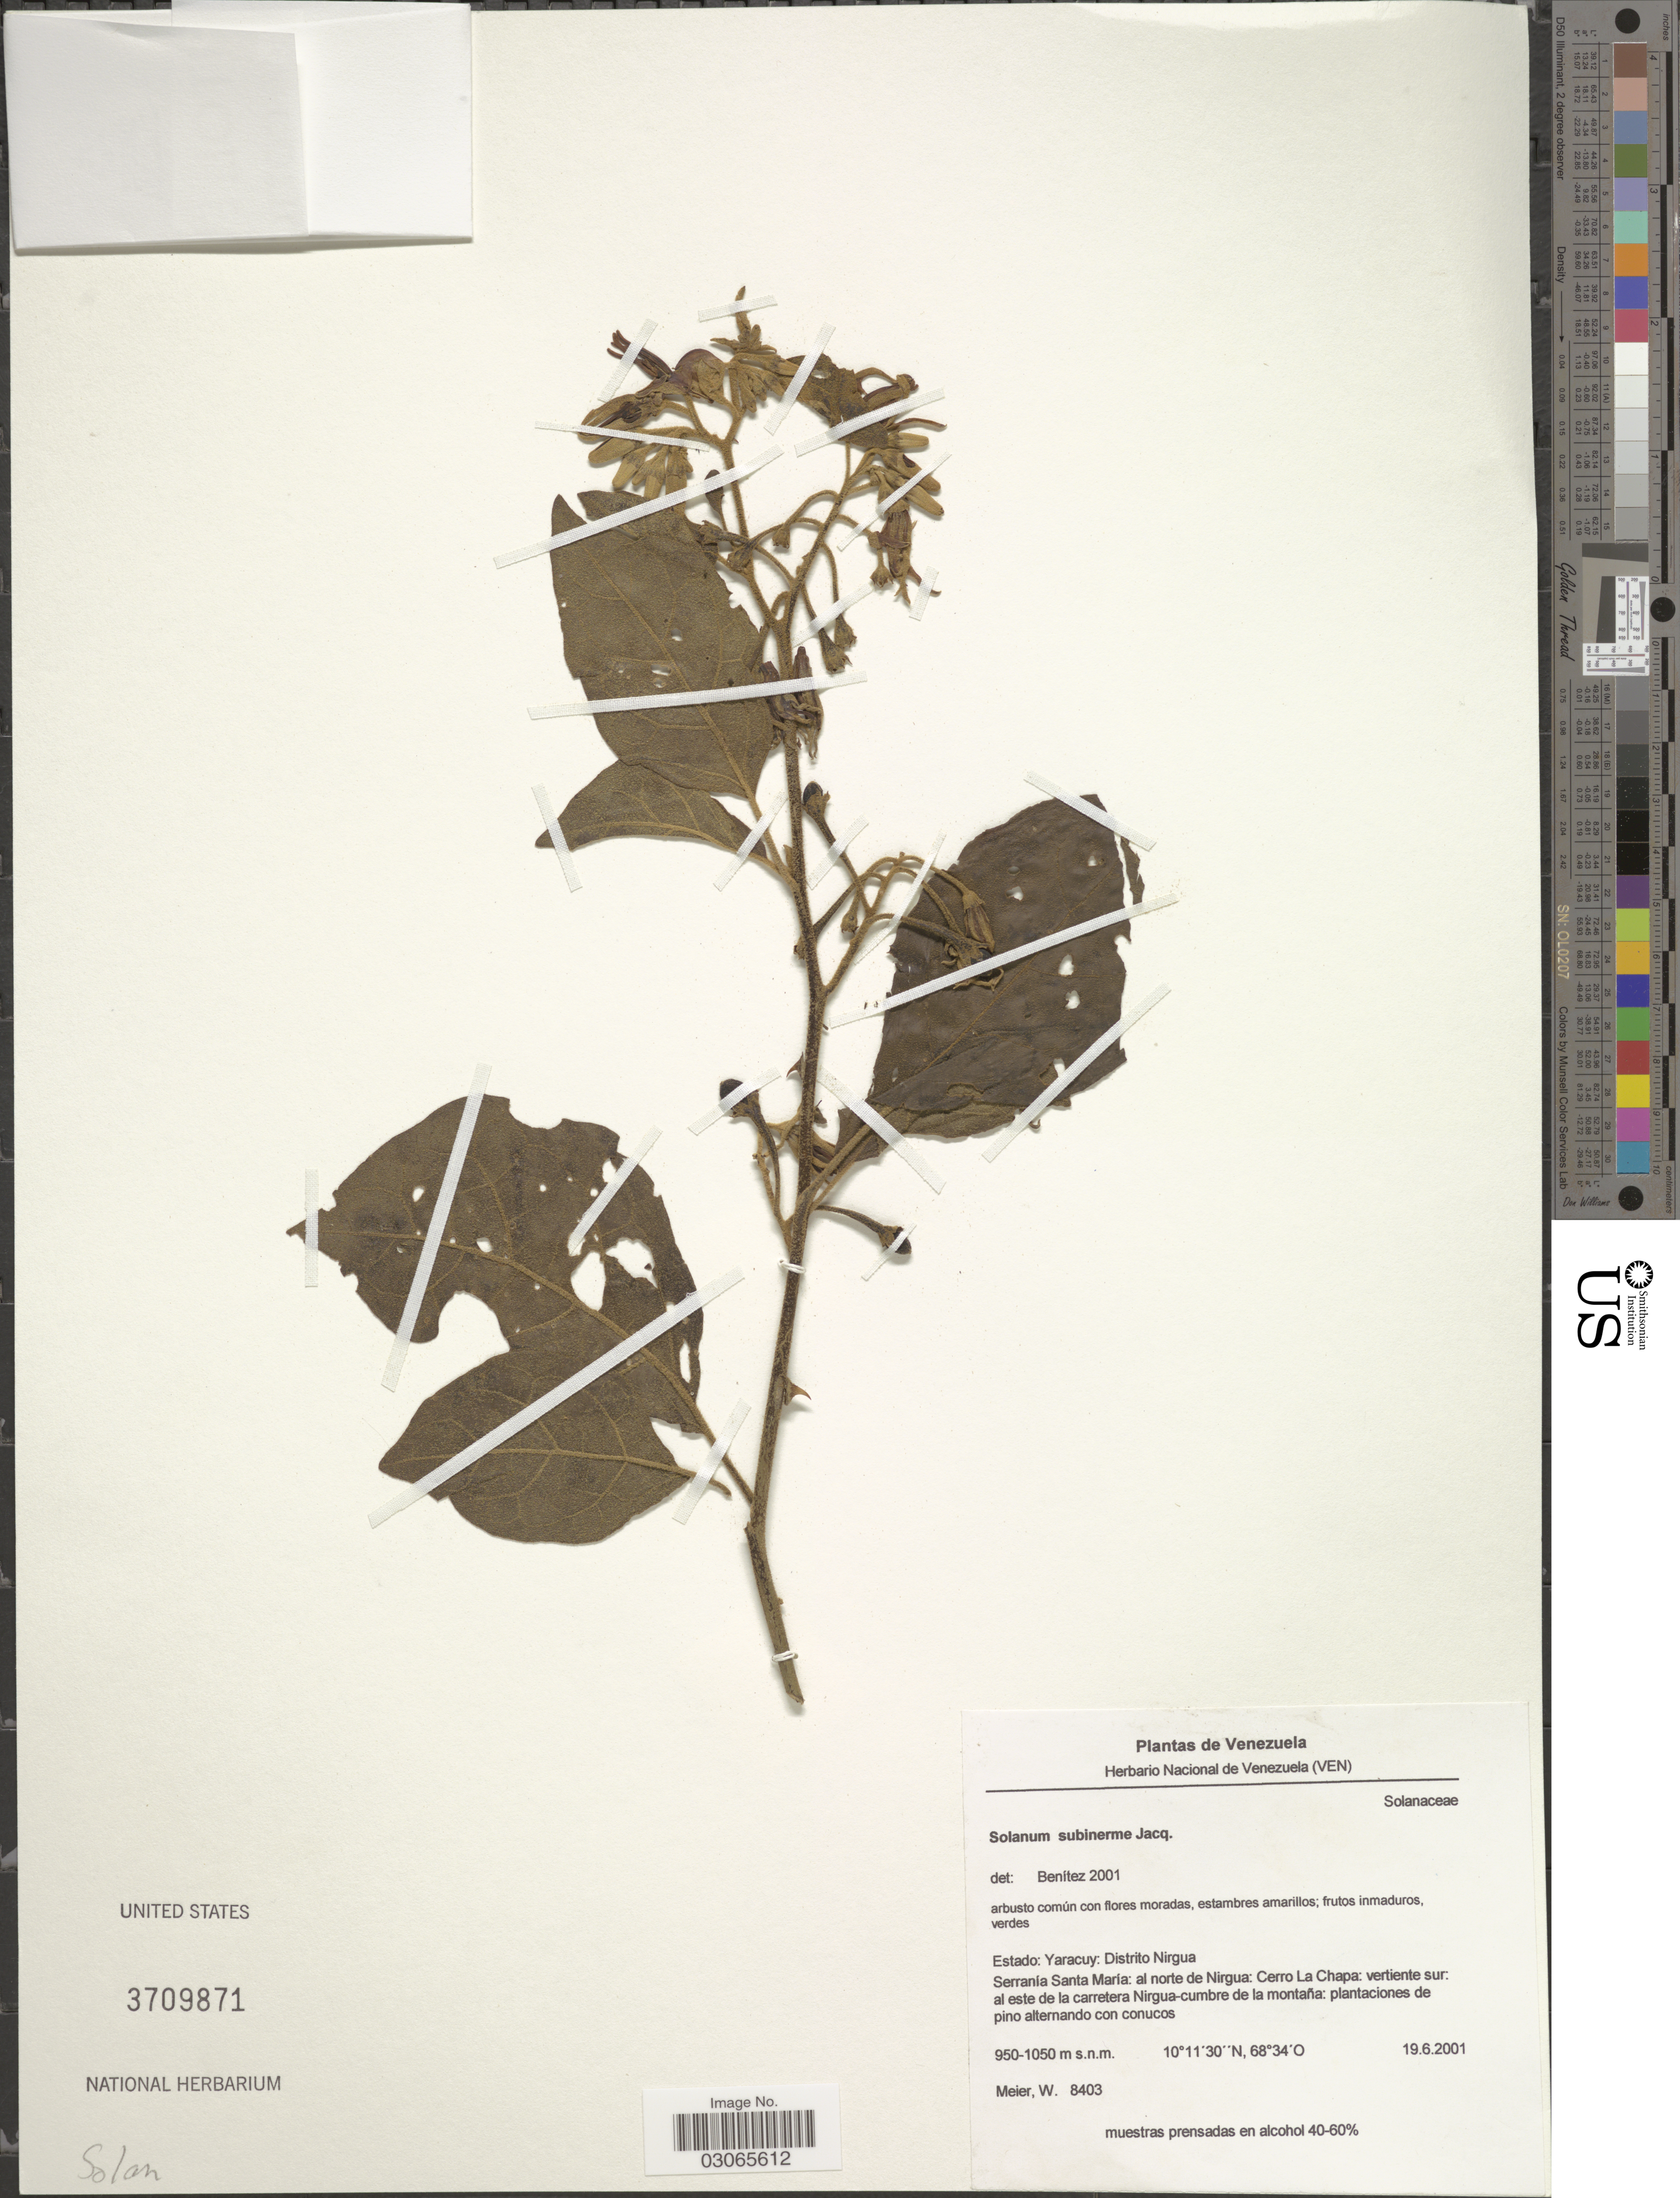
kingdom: Plantae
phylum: Tracheophyta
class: Magnoliopsida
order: Solanales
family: Solanaceae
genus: Solanum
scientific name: Solanum subinerme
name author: Jacq.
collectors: W. Meier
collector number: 8403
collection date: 2001-06-19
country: Venezuela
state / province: Yaracuy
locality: Distrito Nirgua. Serranía Santa María: al norte de Nirgua: Cerro La Chapa: vertiente sur: al este de la carretera Nirgua-cumbre de la montaña.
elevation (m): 950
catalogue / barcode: US 3709871